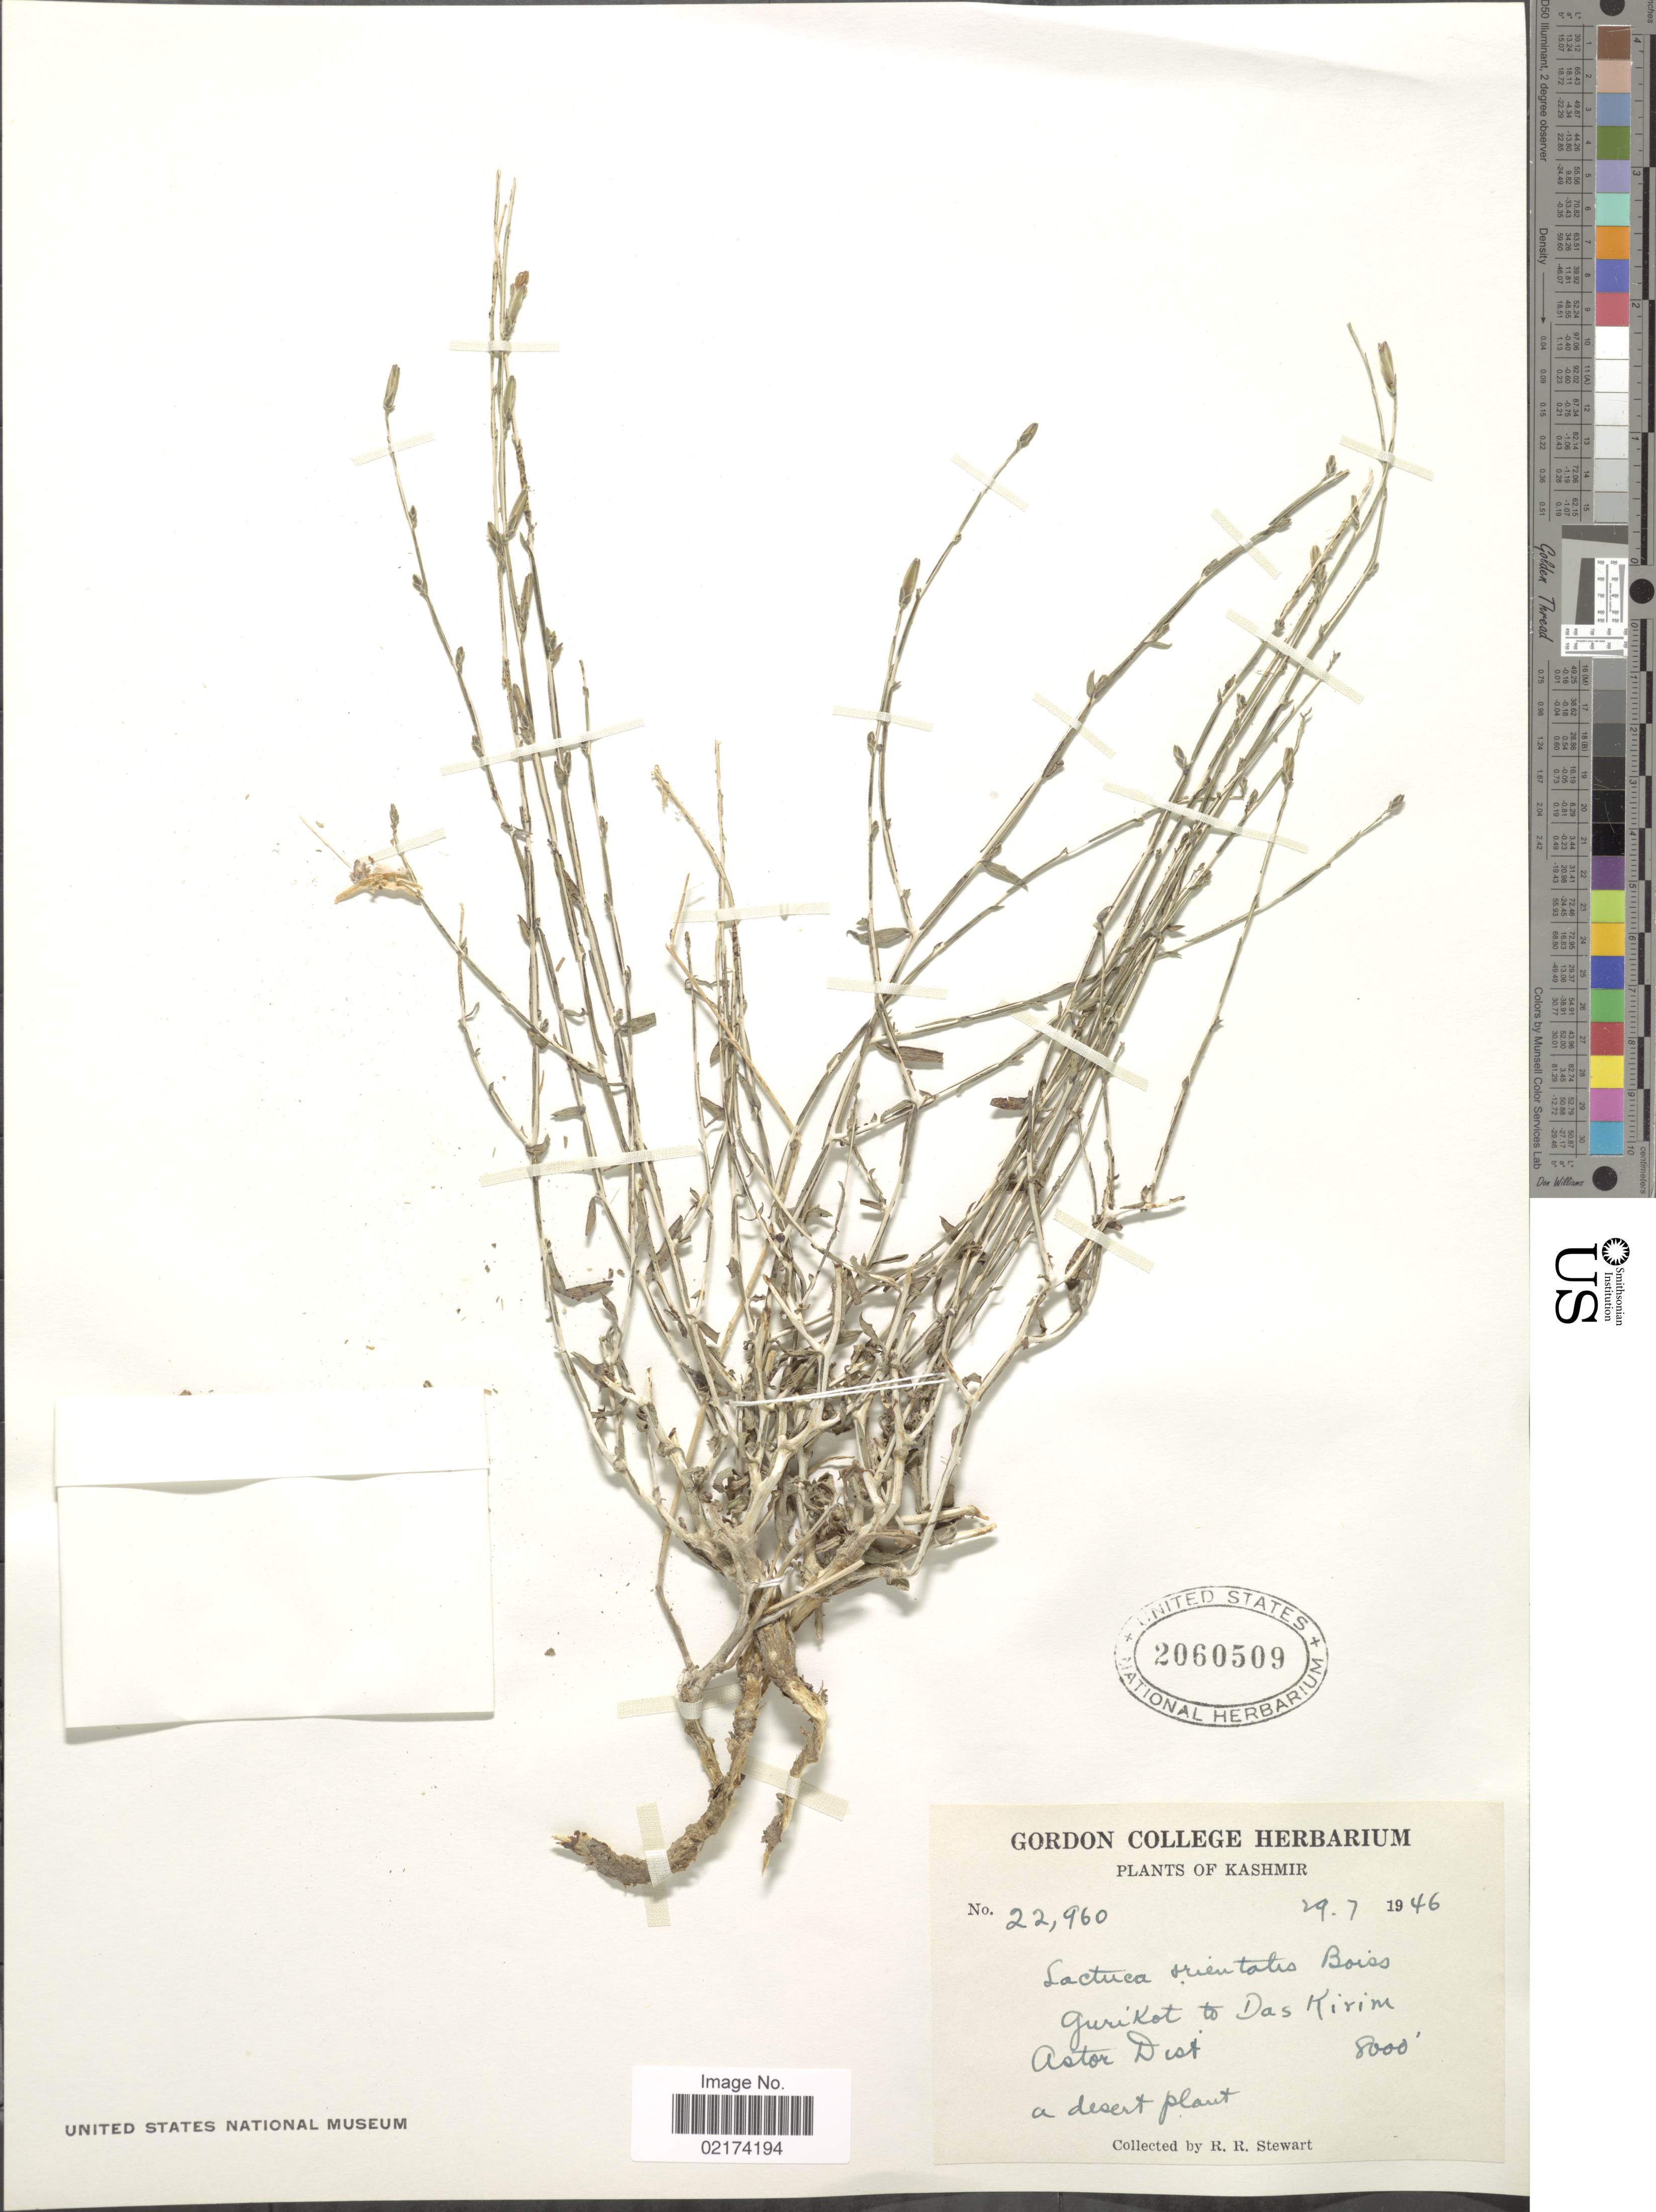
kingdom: Plantae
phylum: Tracheophyta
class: Magnoliopsida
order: Asterales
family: Asteraceae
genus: Lactuca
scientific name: Lactuca orientalis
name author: (Boiss.) Boiss.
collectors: R. R. Stewart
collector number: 22960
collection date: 1946-07-29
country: India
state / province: Jammu and Kashmir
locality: Kashmir, Gurikor to Das Kirim, Astor Dist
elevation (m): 2438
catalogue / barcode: US 2060509